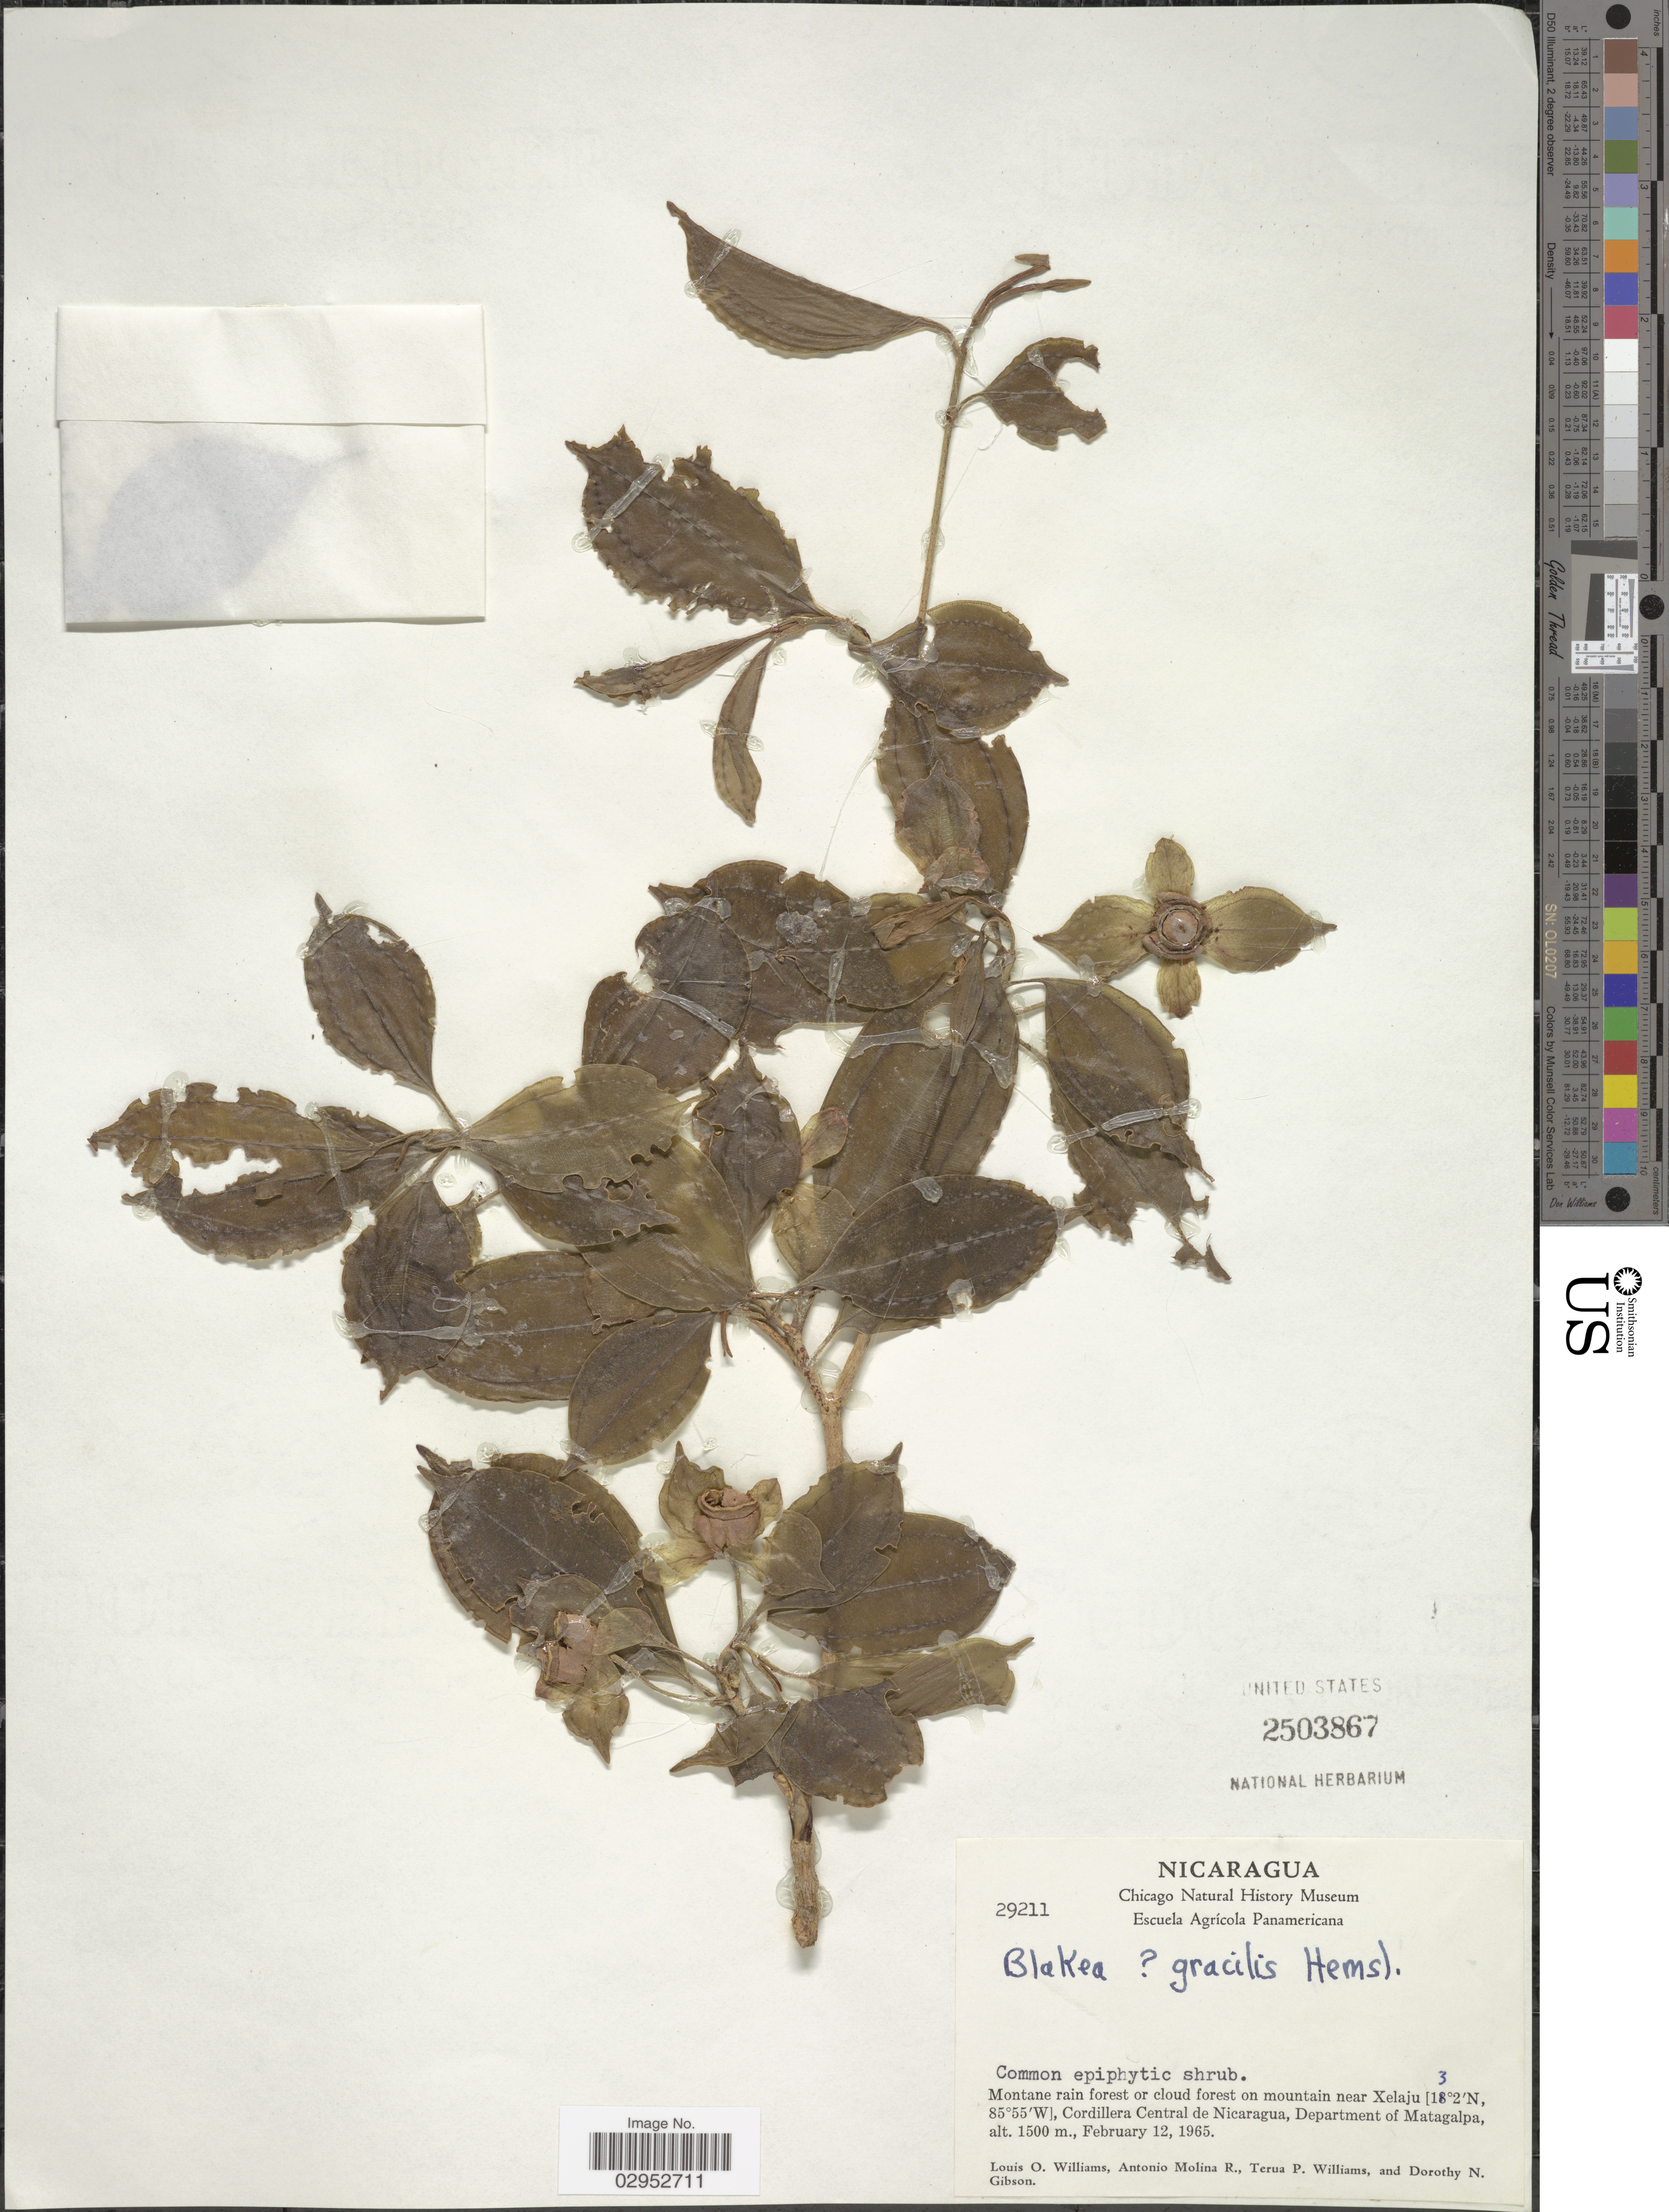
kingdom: Plantae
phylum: Tracheophyta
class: Magnoliopsida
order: Myrtales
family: Melastomataceae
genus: Blakea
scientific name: Blakea gracilis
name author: Hemsl.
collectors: L. O. Williams, A. Molina R., T. Williams & D. N. Gibson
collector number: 29211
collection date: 1965-02-12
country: Nicaragua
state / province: Matagalpa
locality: Montane rain forest or cloud forest on mountain near Xelaju, Cordillera Central de Nicaragua, Department of Matagalpa.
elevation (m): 1500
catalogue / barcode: US 2503867